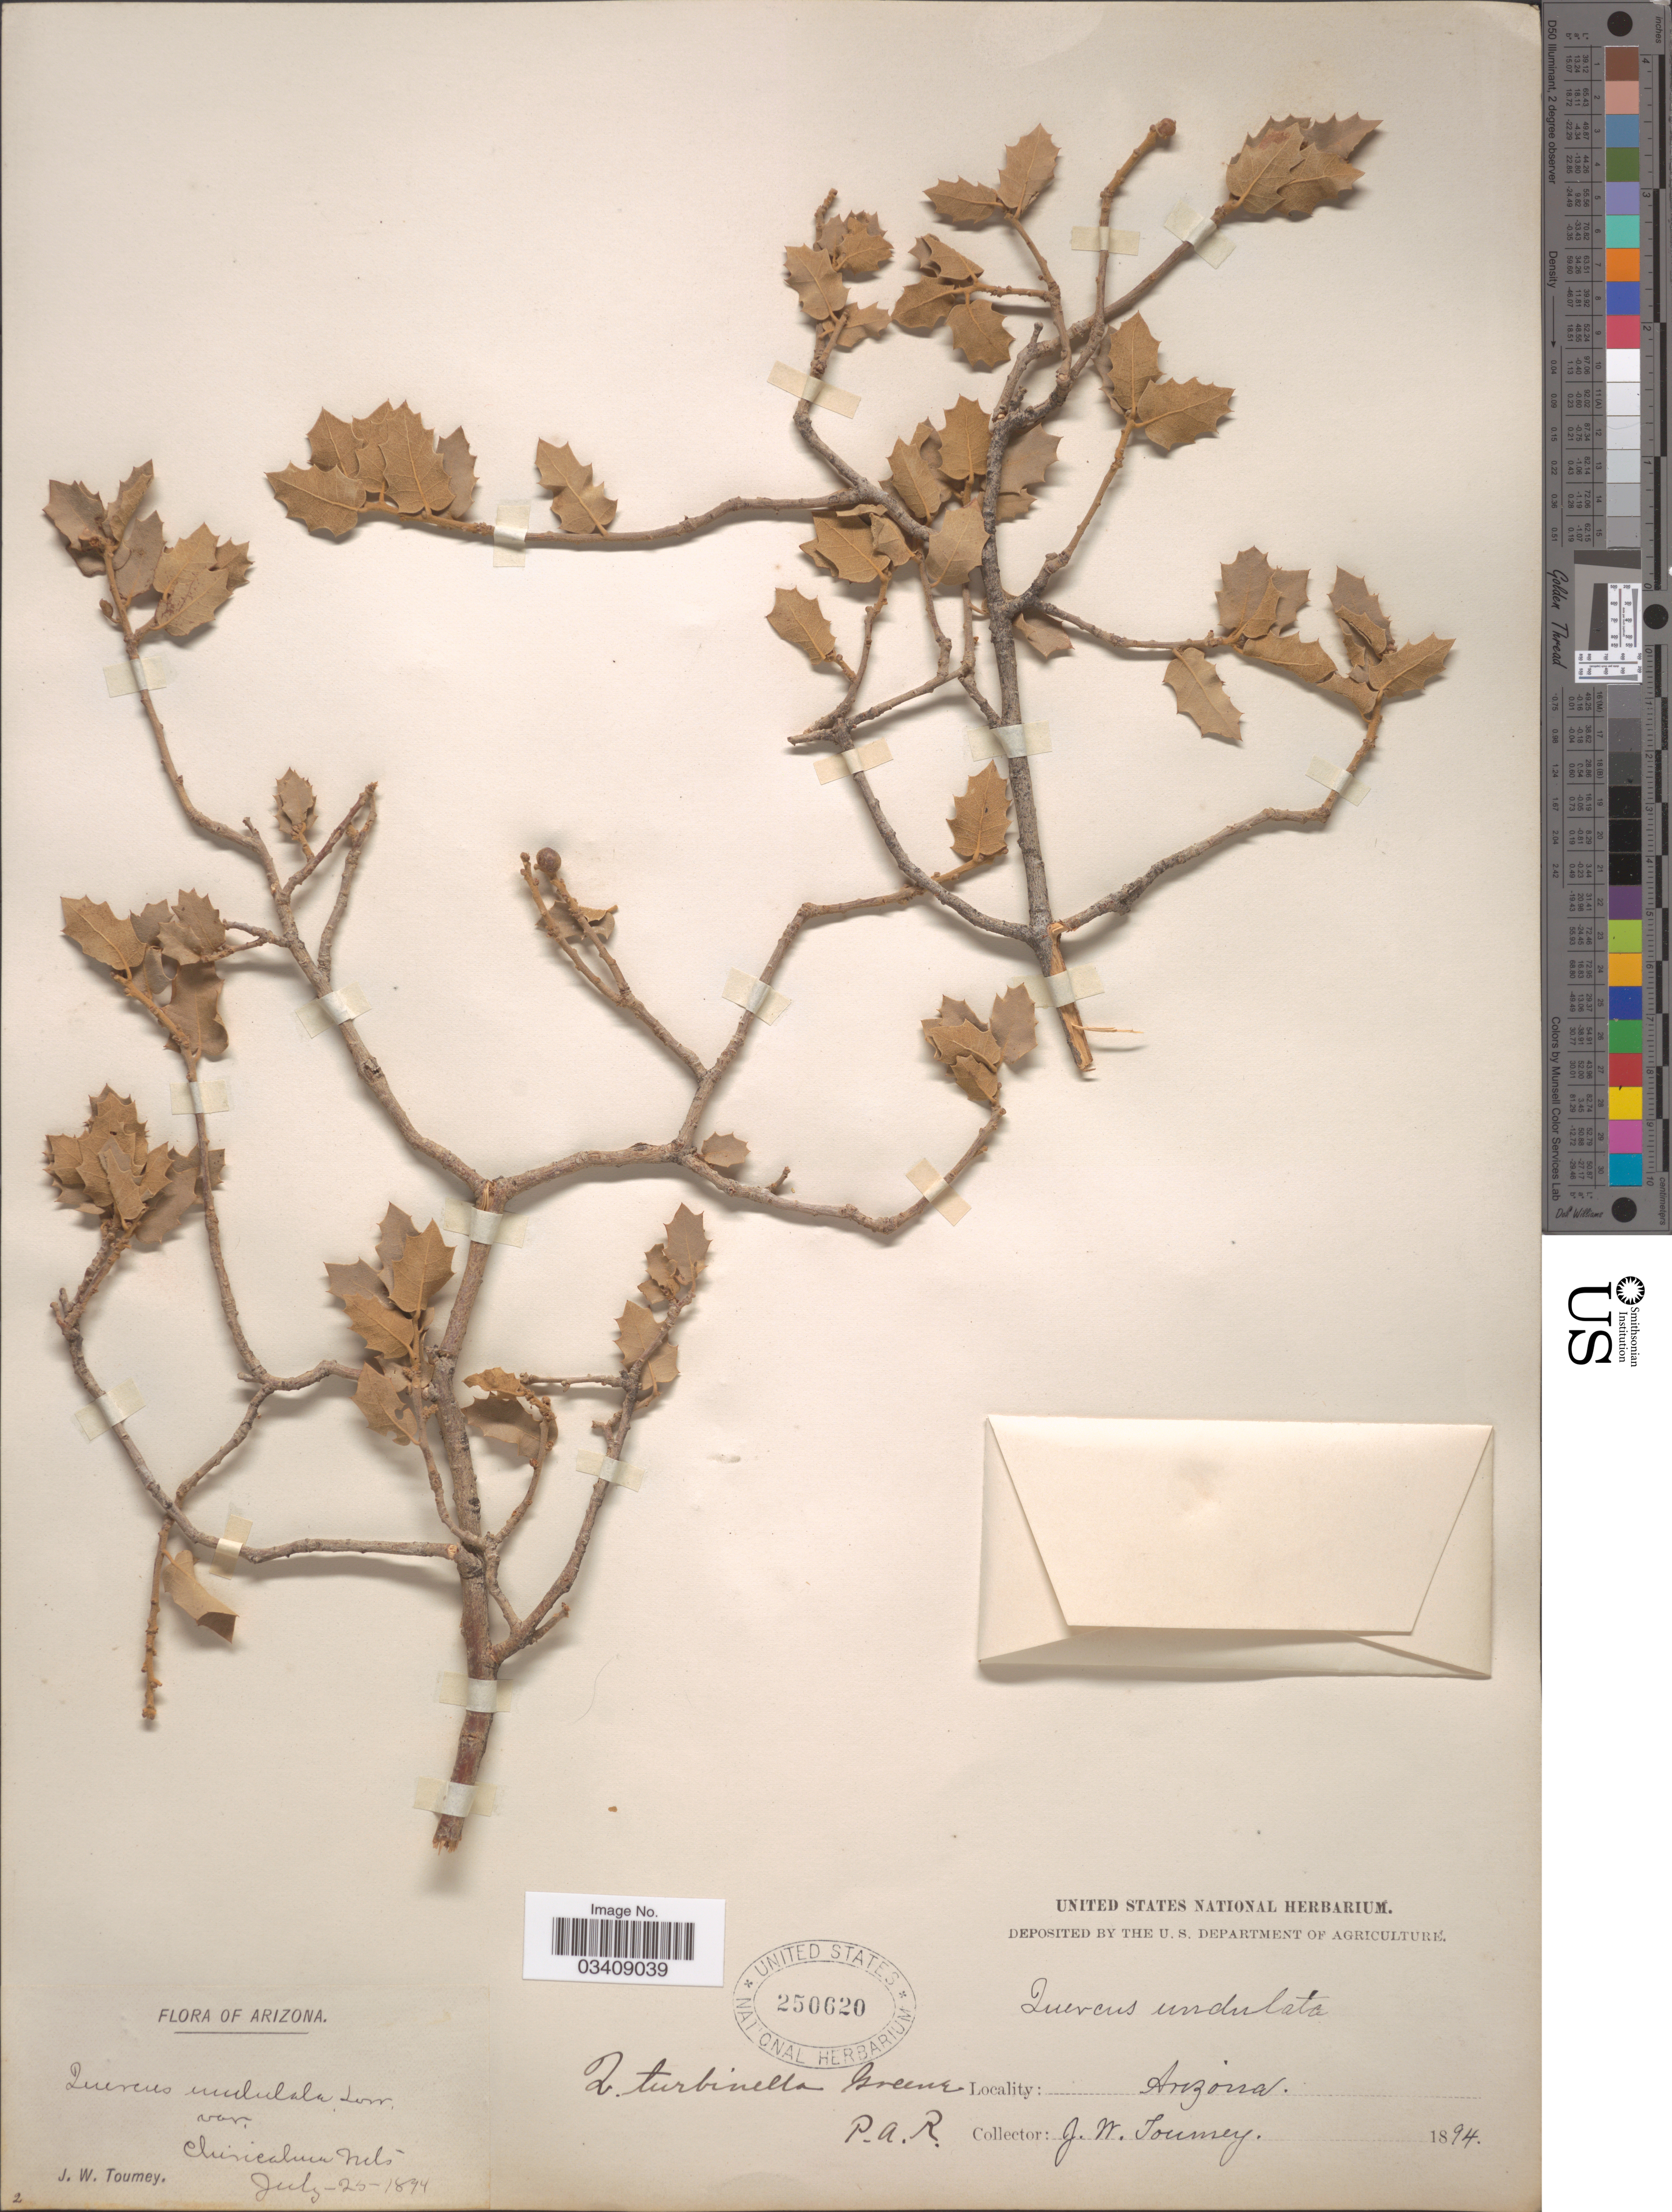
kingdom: Plantae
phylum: Tracheophyta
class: Magnoliopsida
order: Fagales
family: Fagaceae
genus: Quercus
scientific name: Quercus turbinella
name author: Greene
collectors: J. W. Toumey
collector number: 2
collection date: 1894-07-25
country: United States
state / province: Arizona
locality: Chiricahua Mts.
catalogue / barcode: US 250620